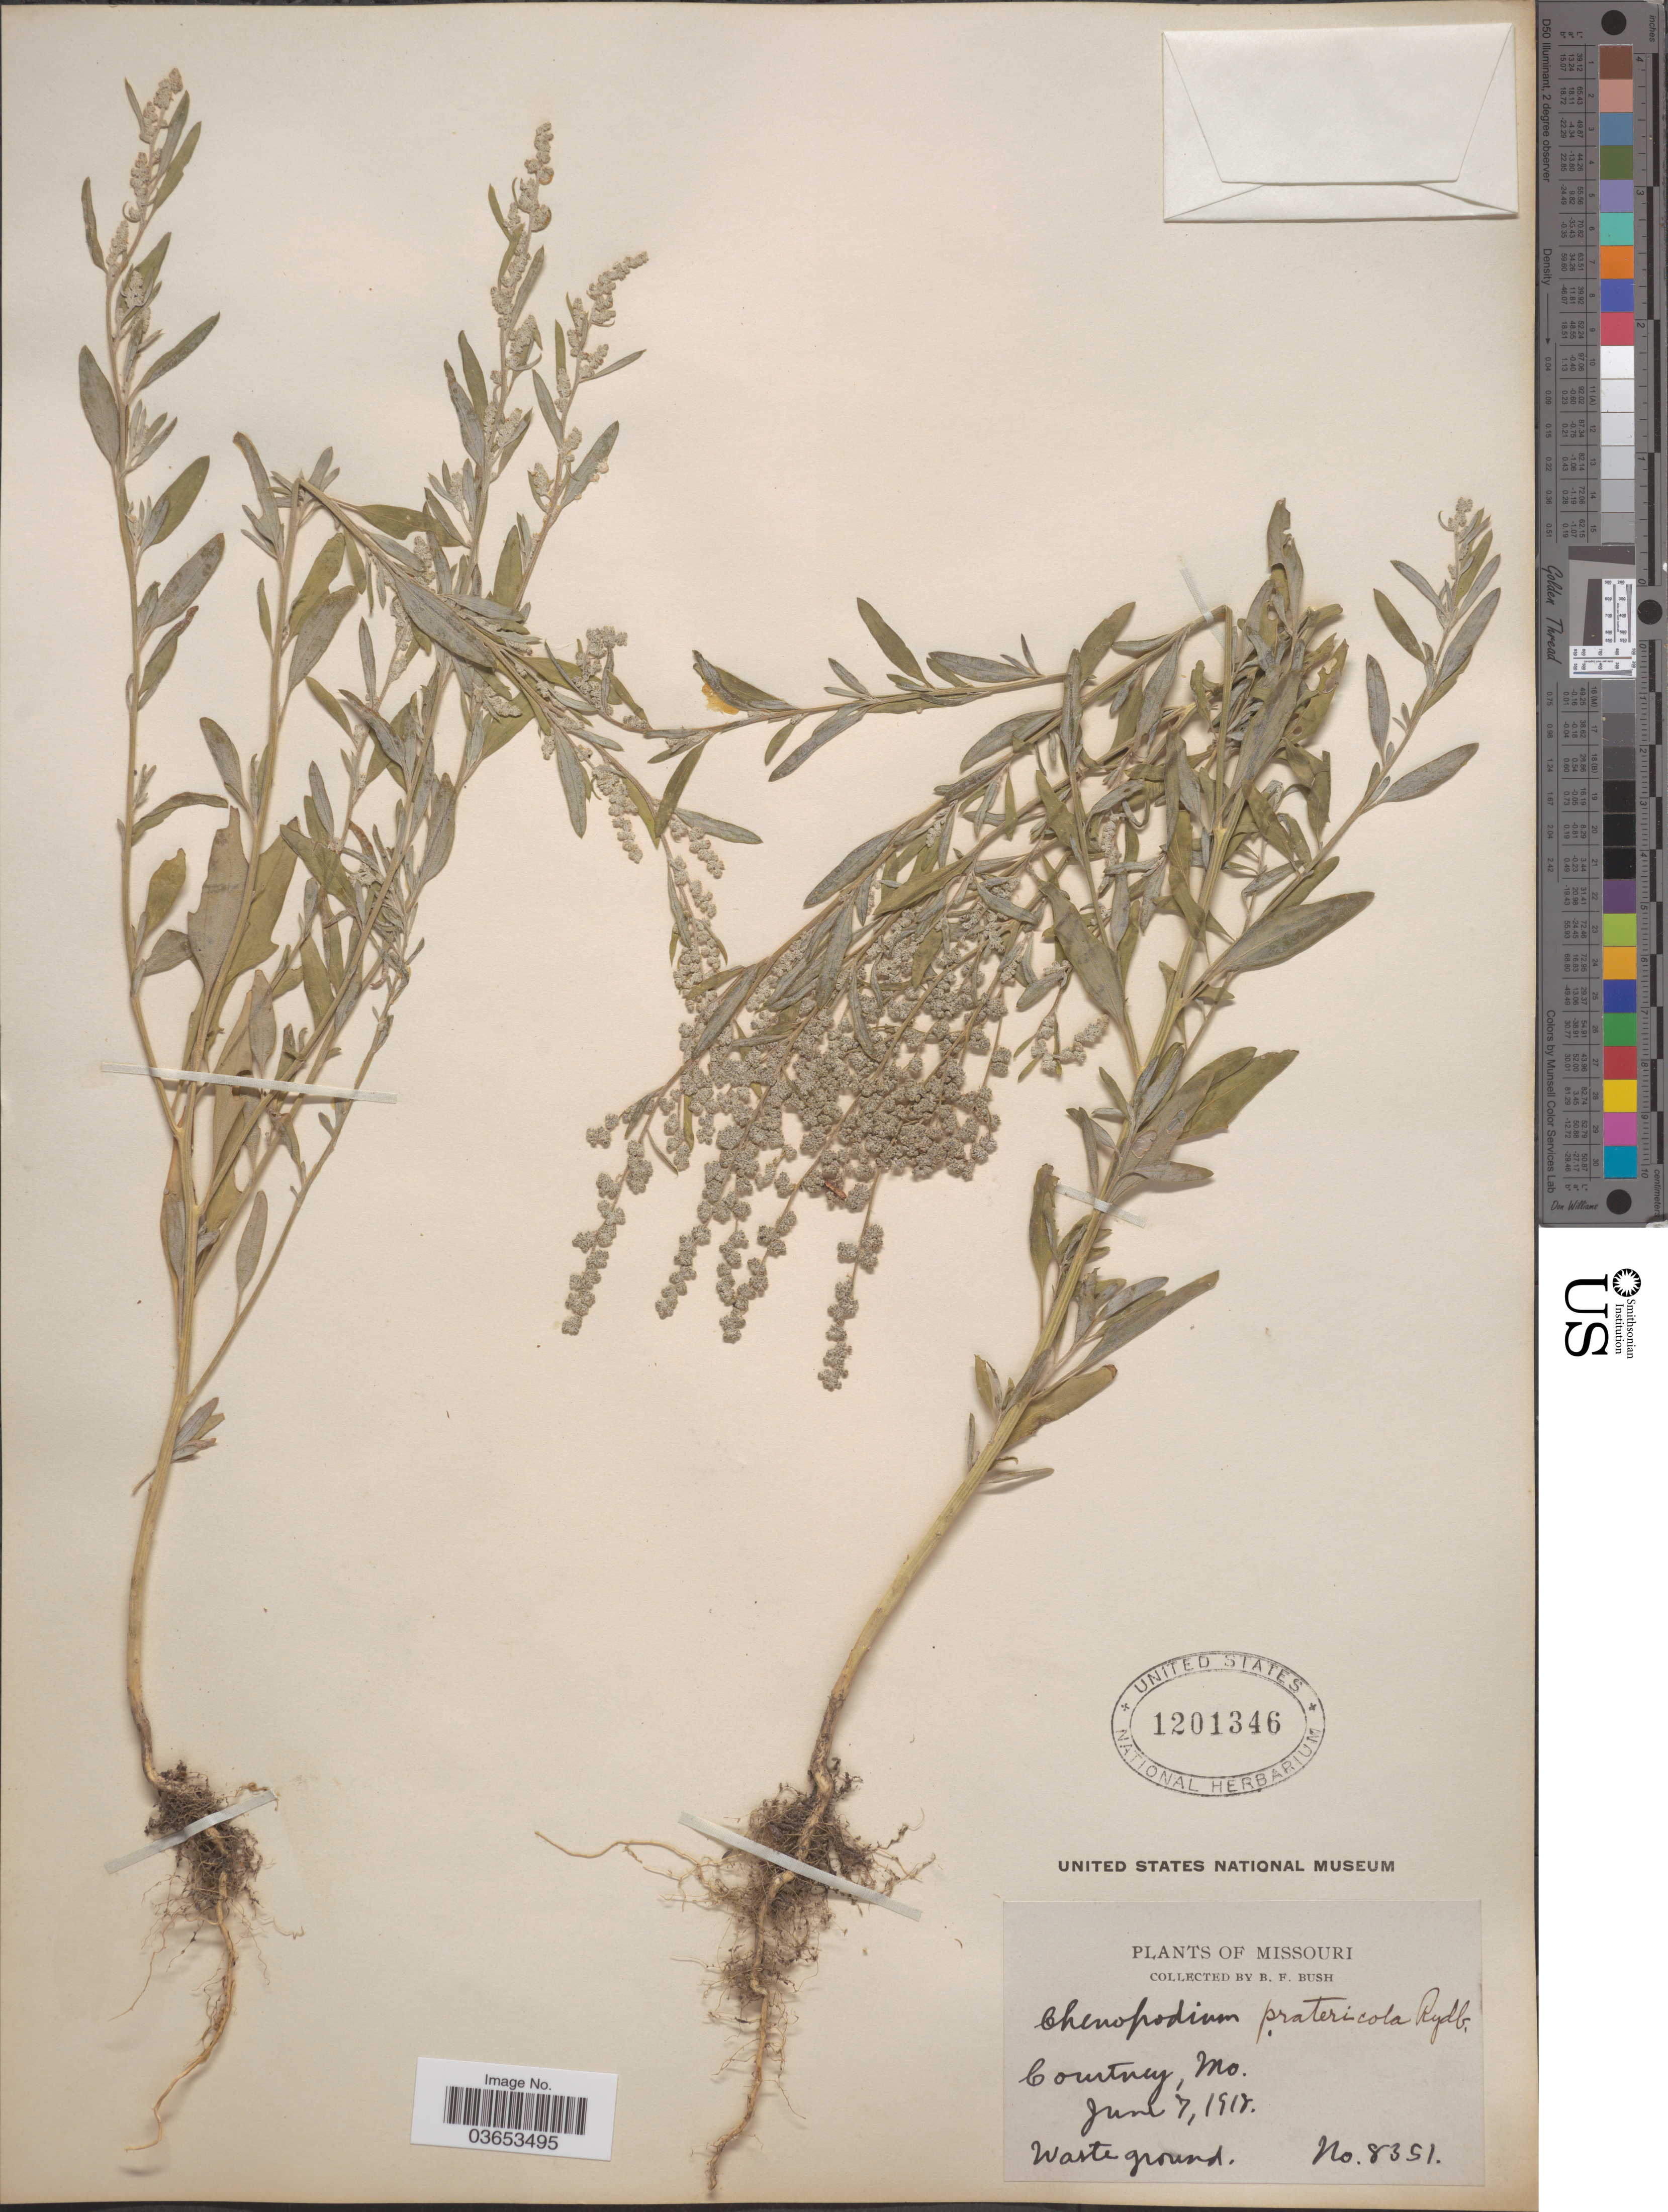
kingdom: Plantae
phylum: Tracheophyta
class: Magnoliopsida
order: Caryophyllales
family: Amaranthaceae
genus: Chenopodium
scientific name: Chenopodium leptophyllum var. leptophylloides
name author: (Murr) Thell. & Aellen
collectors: B. F. Bush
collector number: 8351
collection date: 1918-06-07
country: United States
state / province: Missouri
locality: Courtney.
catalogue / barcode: US 1201346